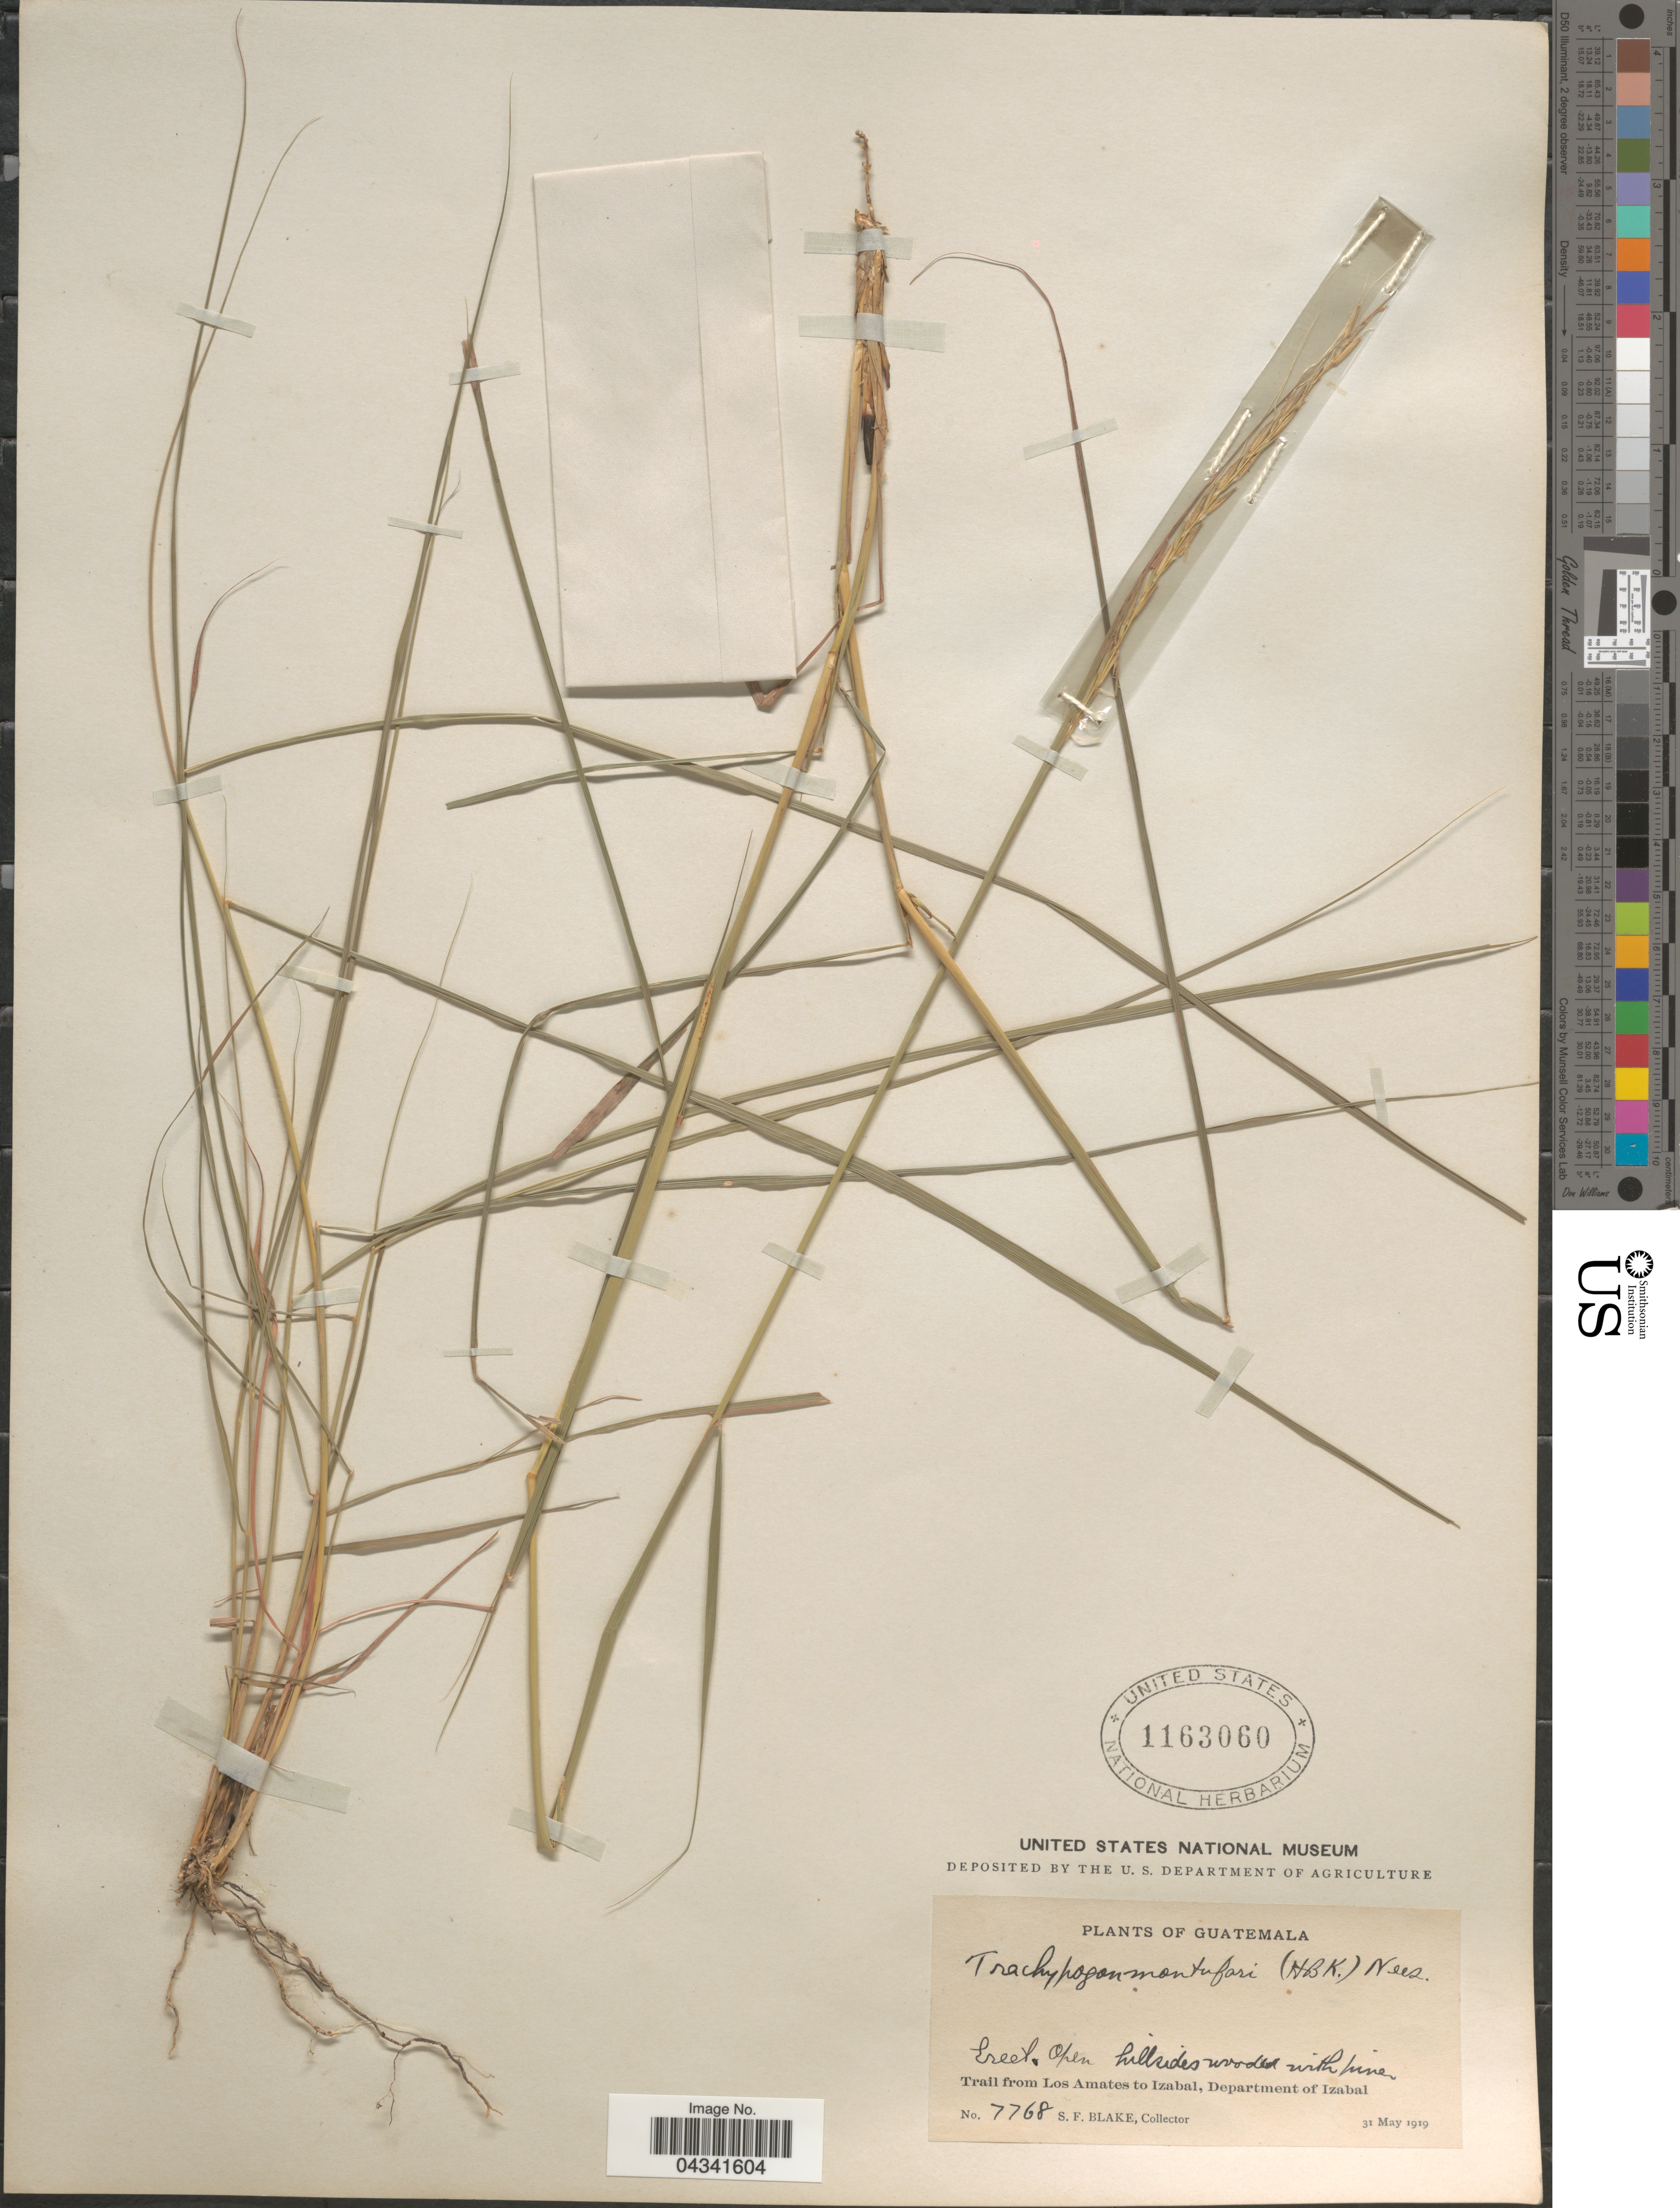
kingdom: Plantae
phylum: Tracheophyta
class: Liliopsida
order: Poales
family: Poaceae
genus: Trachypogon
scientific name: Trachypogon spicatus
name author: (L. f.) Kuntze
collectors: S. Blake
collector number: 7768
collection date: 1919-05-31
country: Guatemala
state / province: Izabal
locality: Trail from Los Amates to Izabal, Department of Izabal.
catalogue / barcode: US 1163060